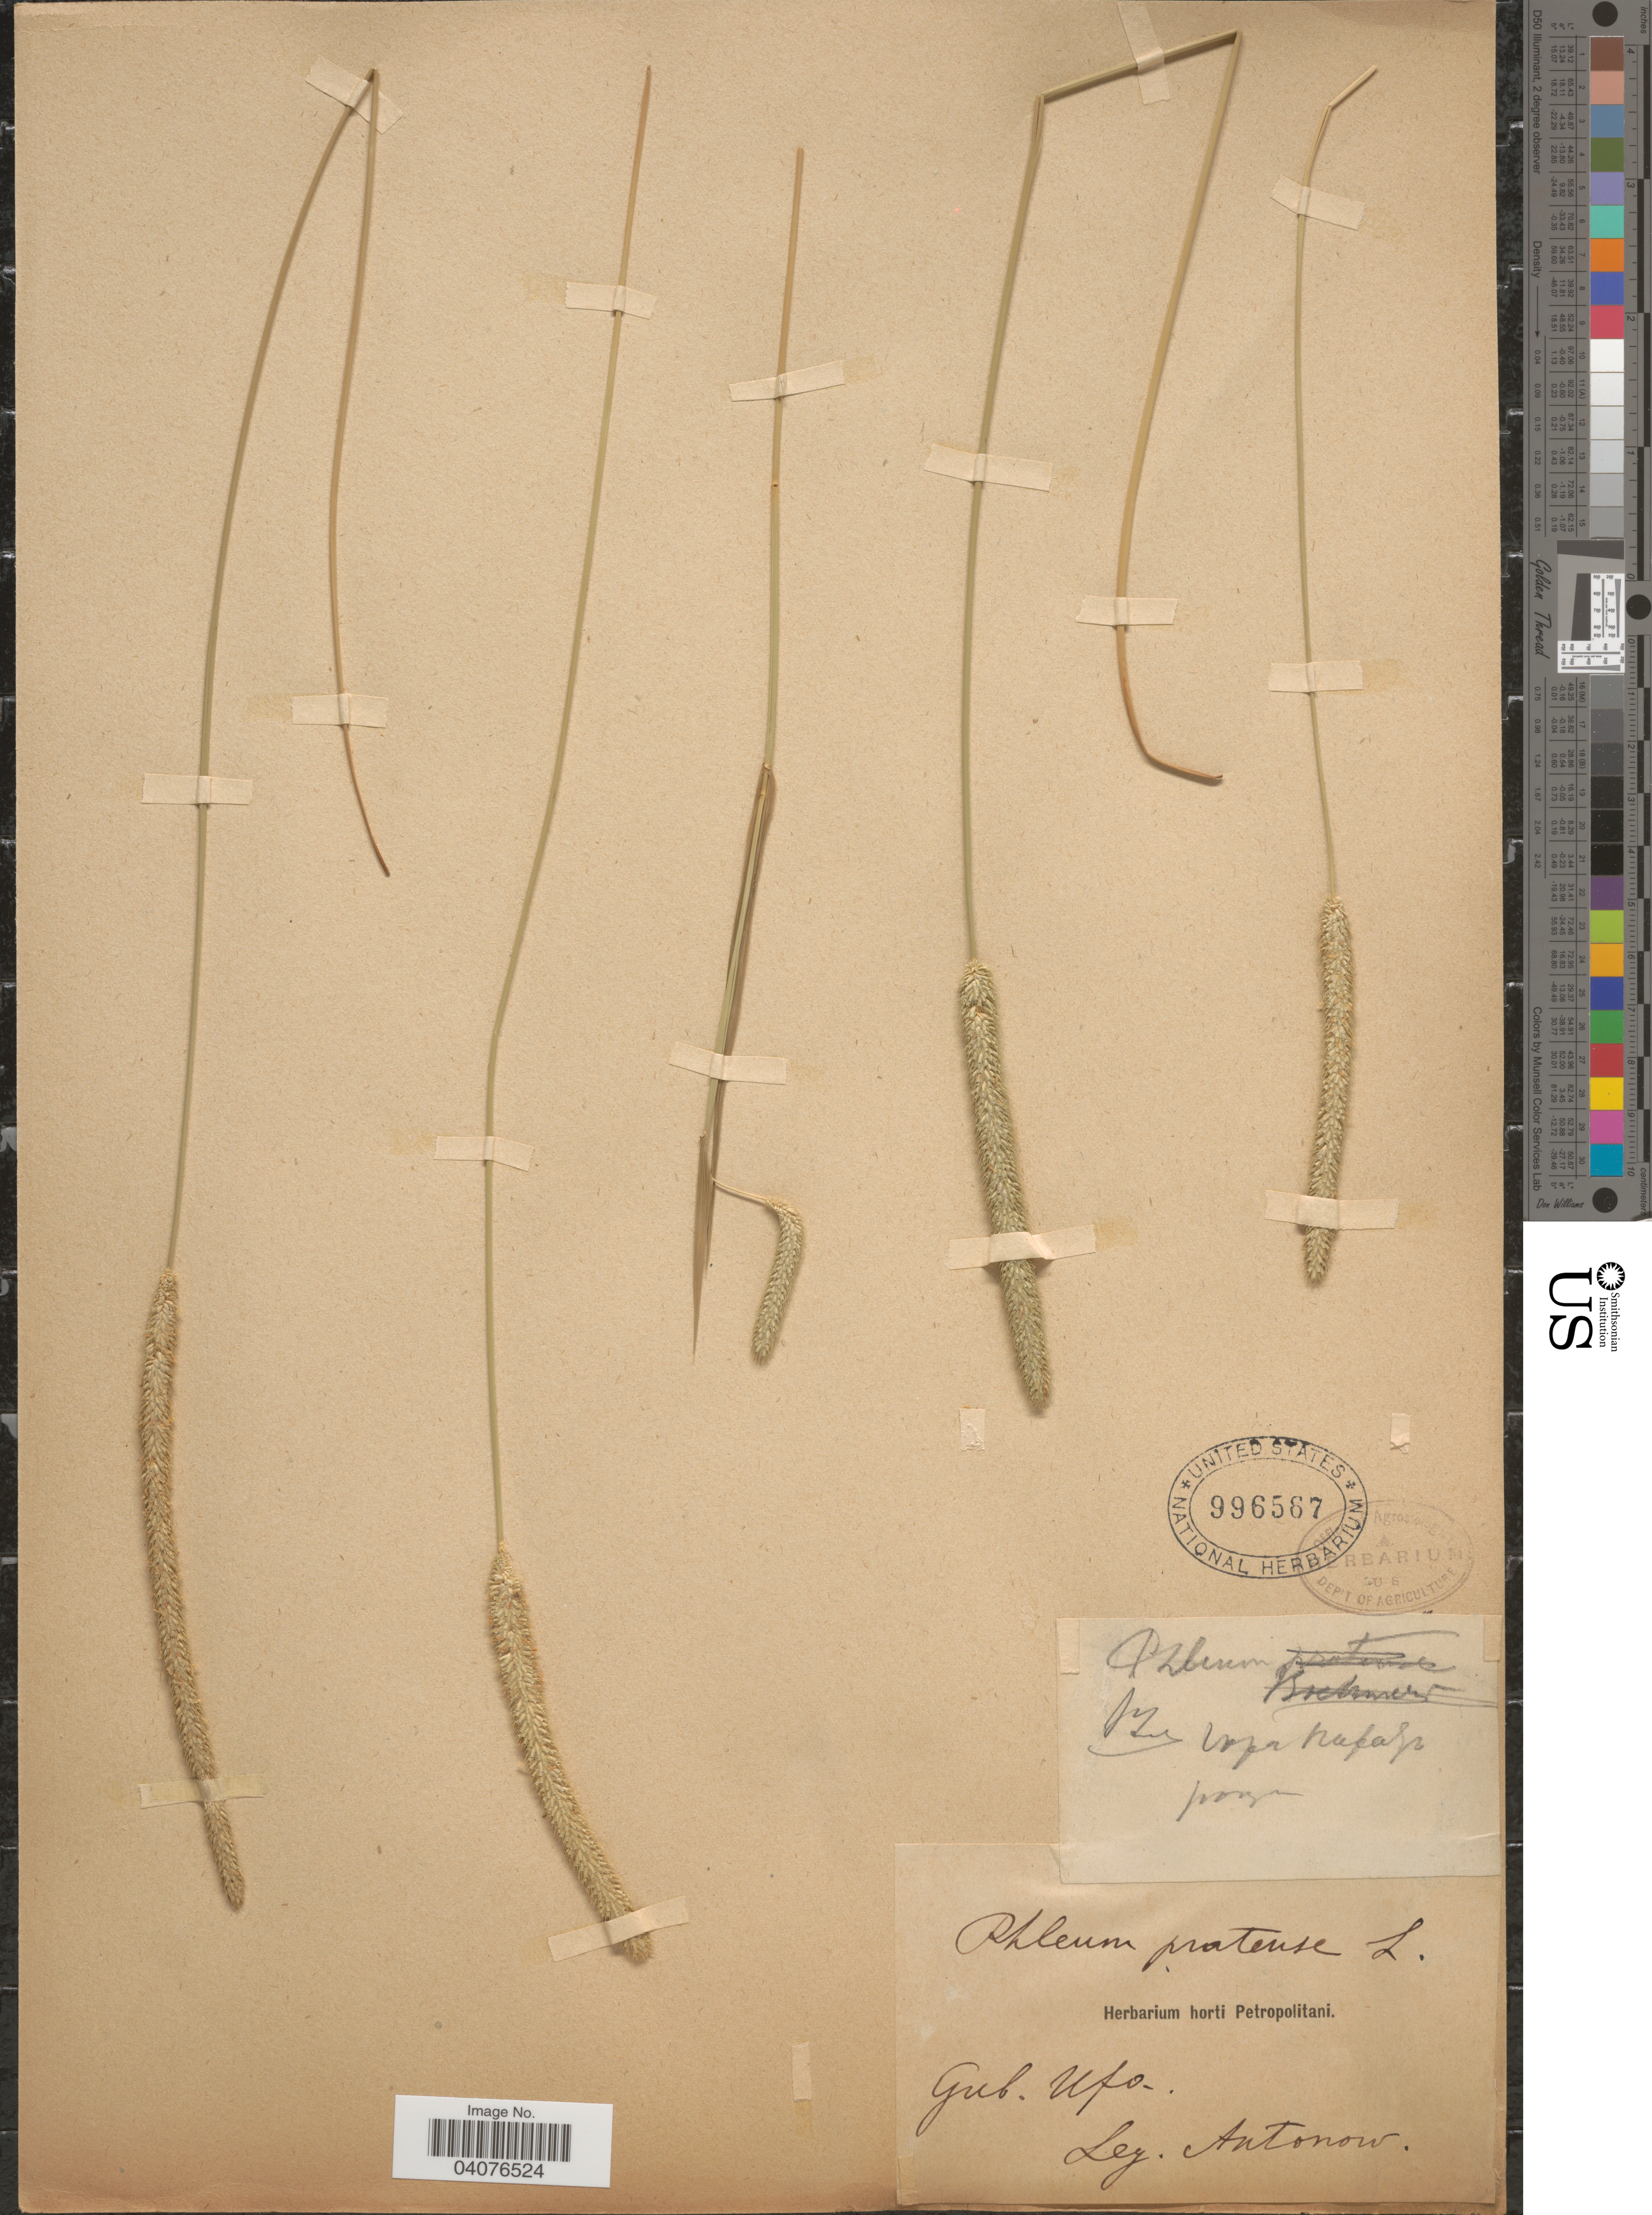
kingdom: Plantae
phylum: Tracheophyta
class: Liliopsida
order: Poales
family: Poaceae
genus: Phleum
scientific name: Phleum pratense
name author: L.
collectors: A. Antonow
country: Russian Federation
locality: Gub. Ufa.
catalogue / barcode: US 996567